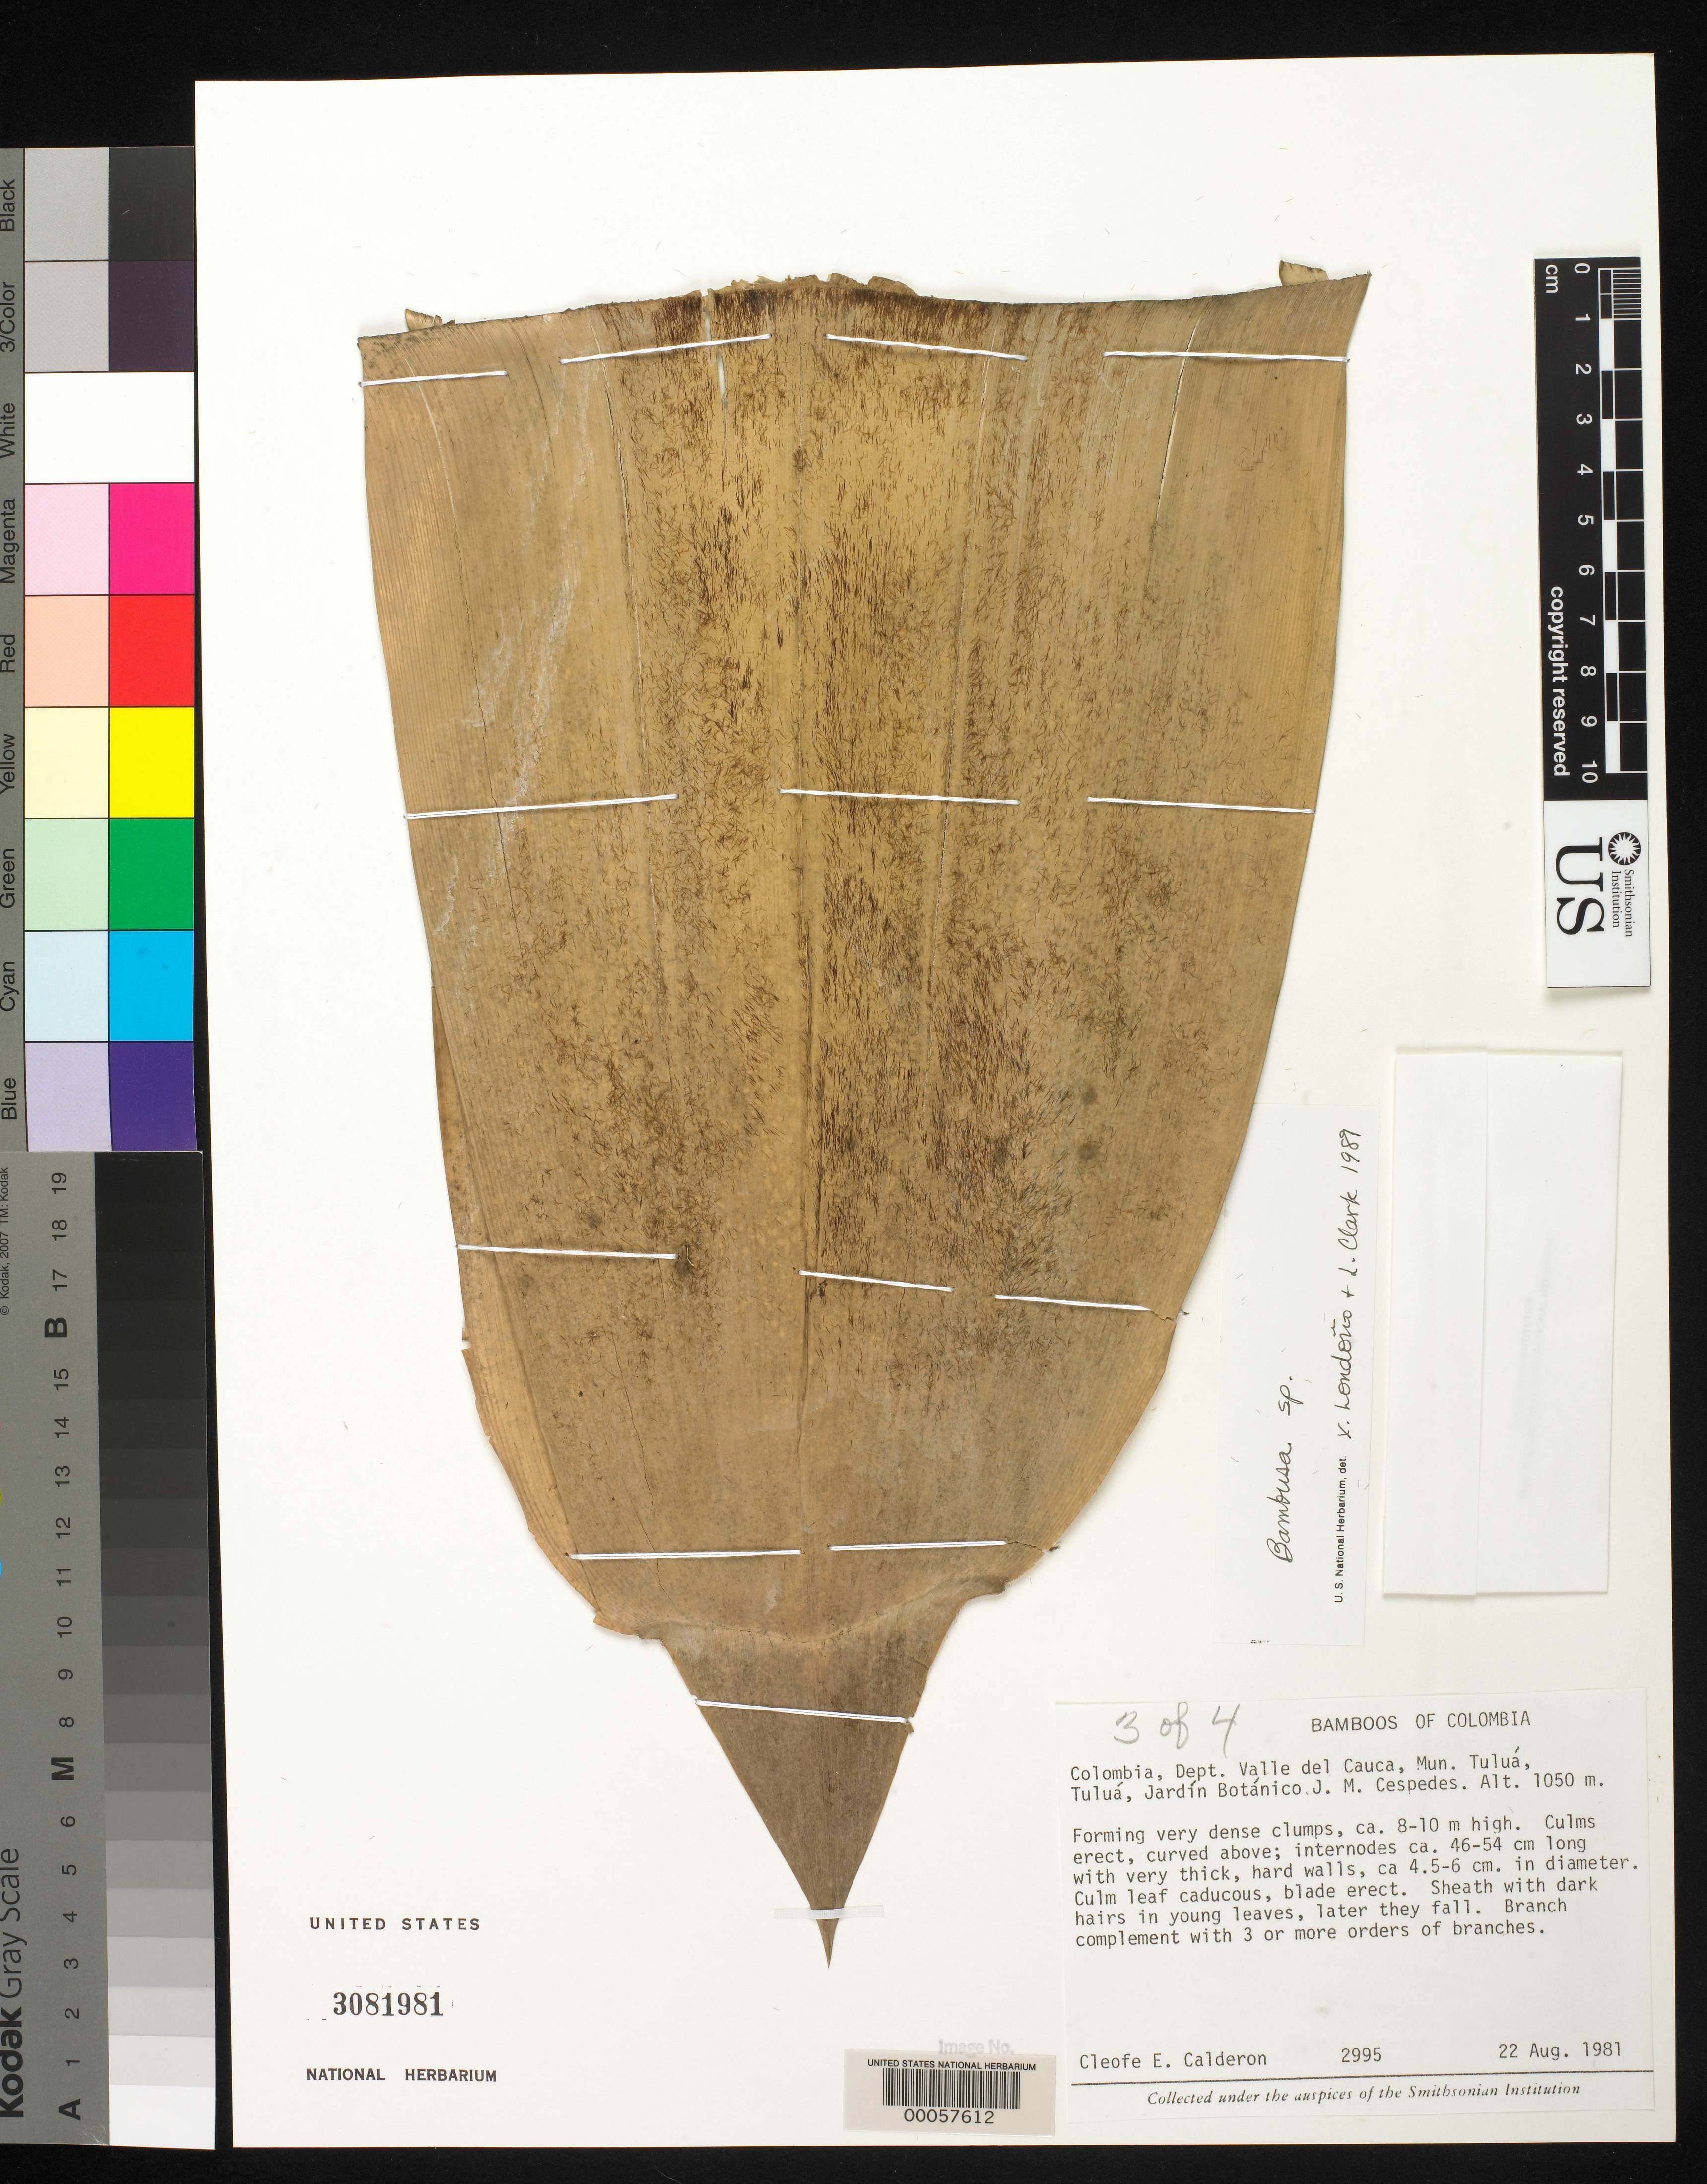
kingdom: Plantae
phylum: Tracheophyta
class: Liliopsida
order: Poales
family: Poaceae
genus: Bambusa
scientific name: Bambusa sp.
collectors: C. E. Calderón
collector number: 2995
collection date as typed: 22 Aug 1981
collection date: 1981-08-22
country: Colombia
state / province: Valle del Cauca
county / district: Tuluá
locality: Jardin Botanico J.M. Cespedes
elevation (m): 1050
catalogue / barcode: US 3081981